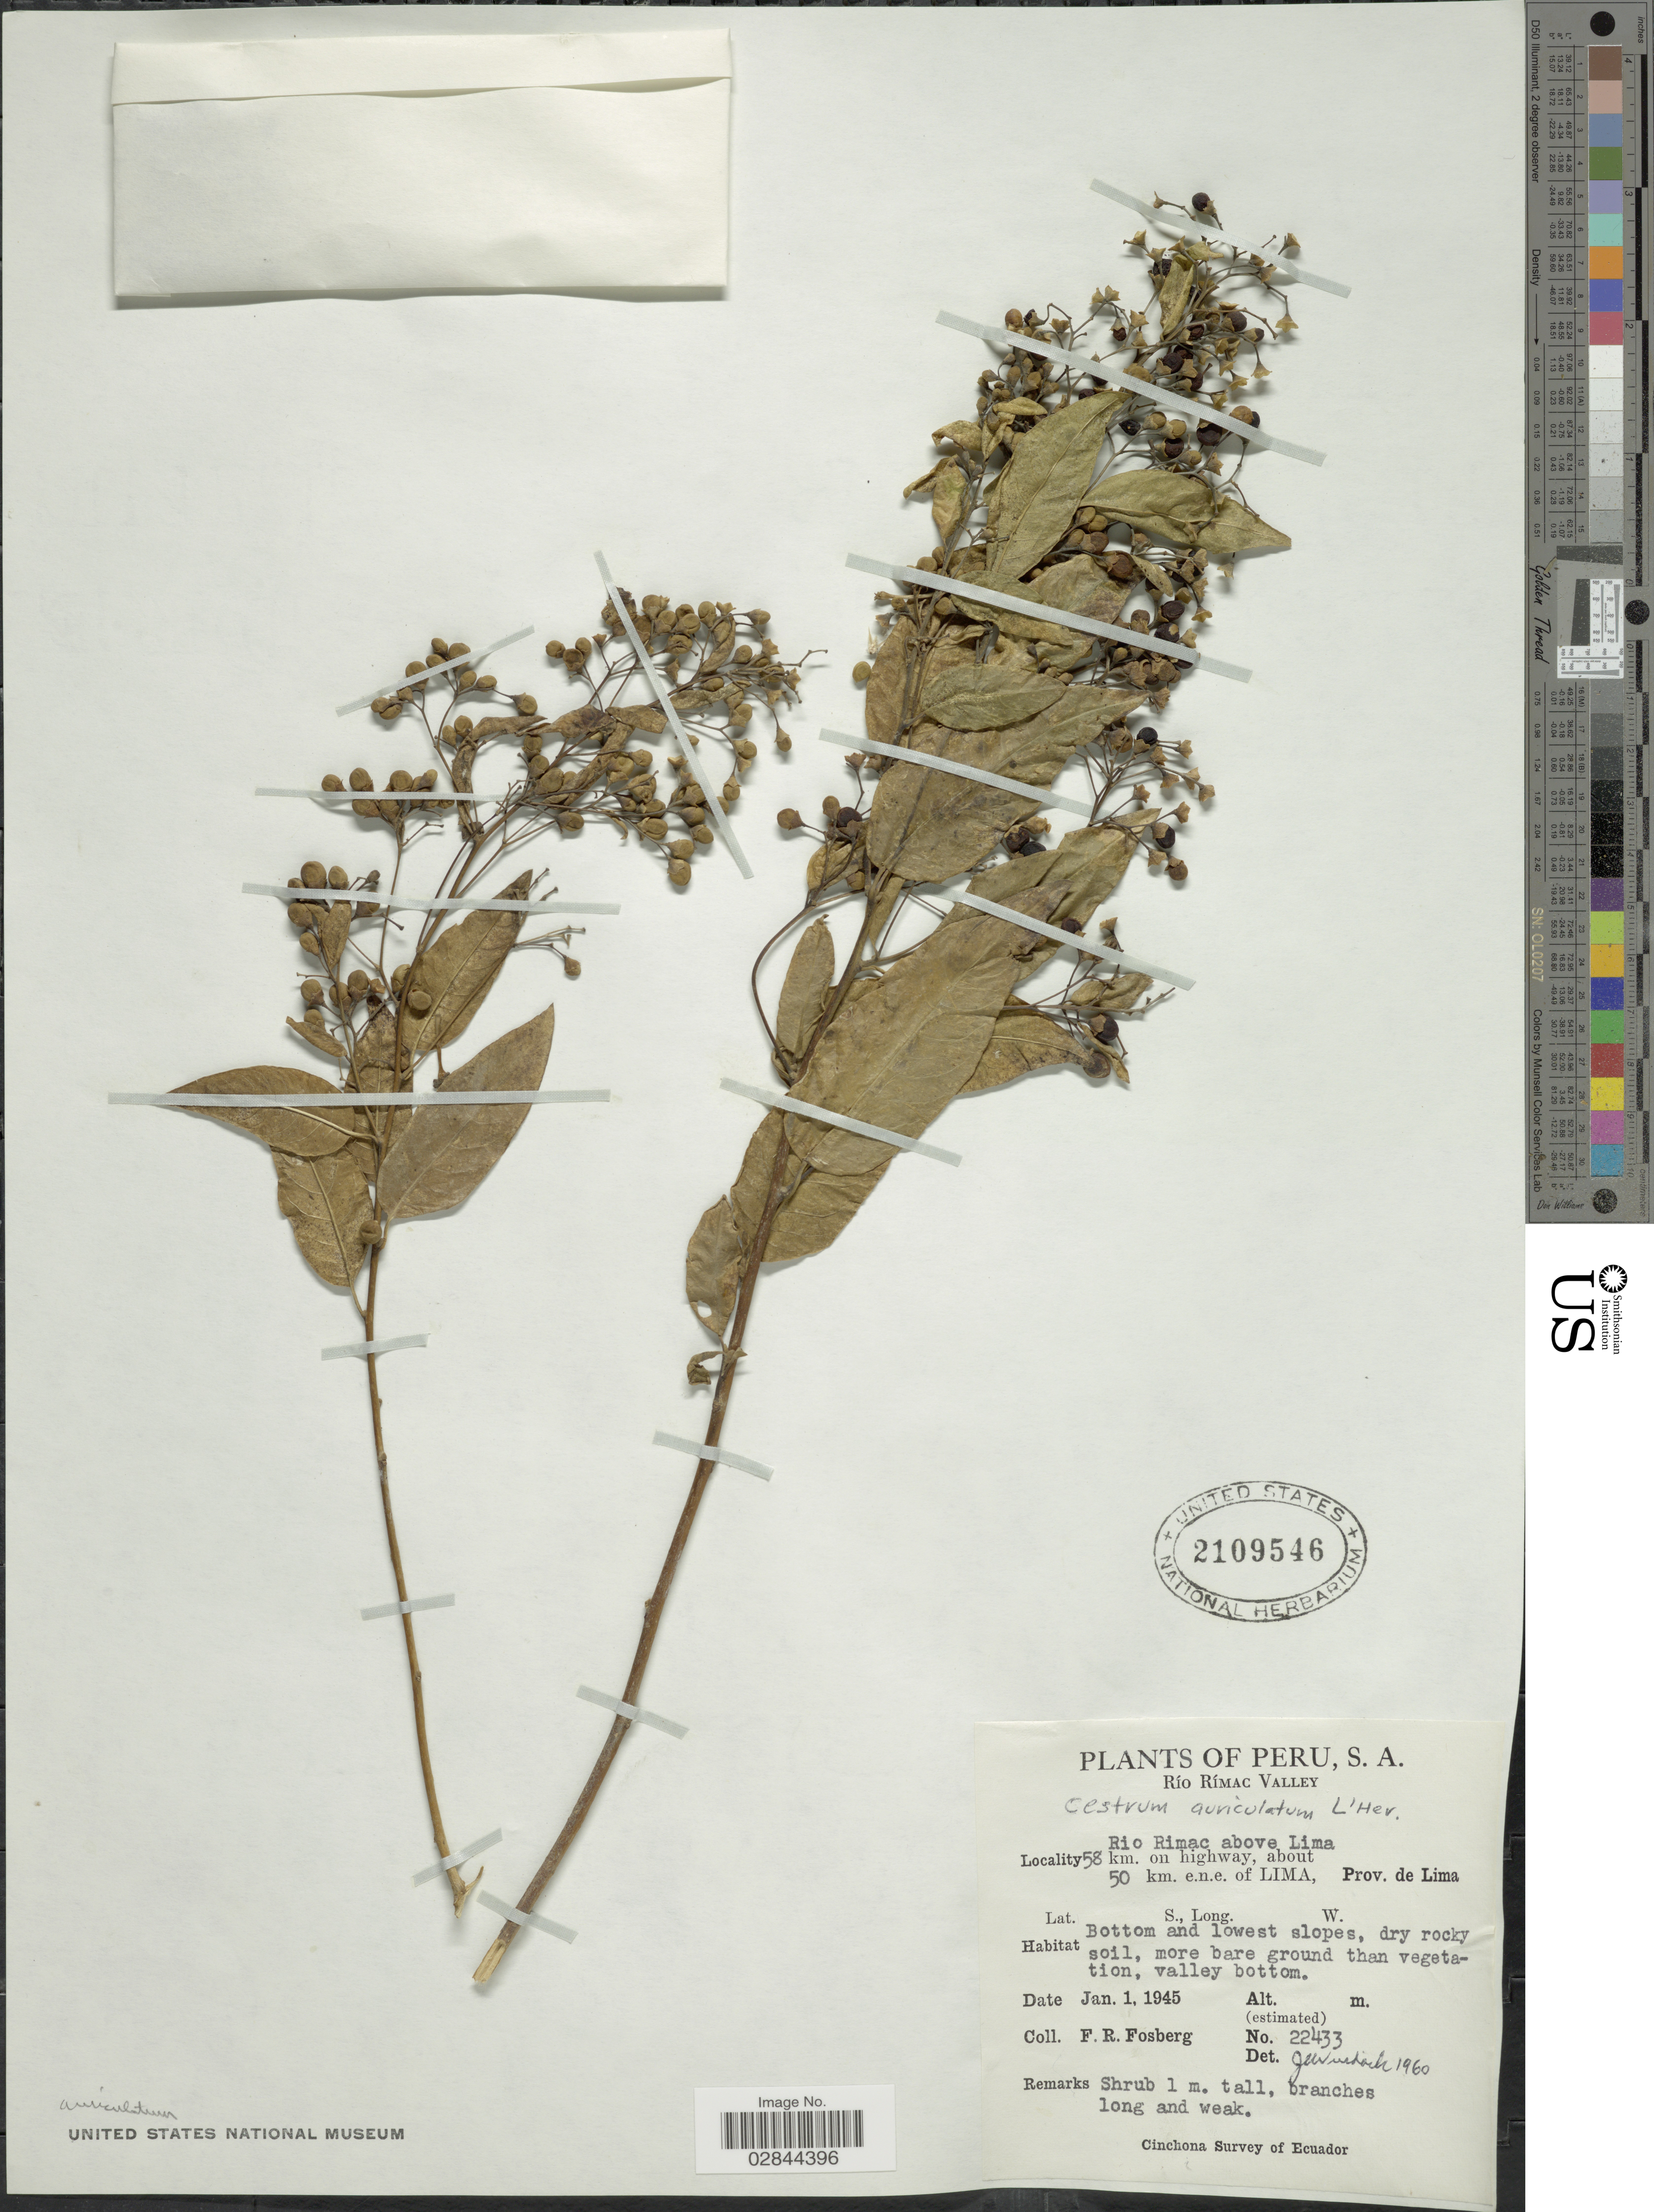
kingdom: Plantae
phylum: Tracheophyta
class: Magnoliopsida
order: Solanales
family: Solanaceae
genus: Cestrum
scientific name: Cestrum auriculatum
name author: L'Hér.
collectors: F. R. Fosberg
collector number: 22433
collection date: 1945-01-01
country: Peru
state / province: Lima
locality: Río Rimac Valley. Rio Rimac above Lima 58km. on highway, about 50 km. e.n.e. of Lima.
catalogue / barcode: US 2109546